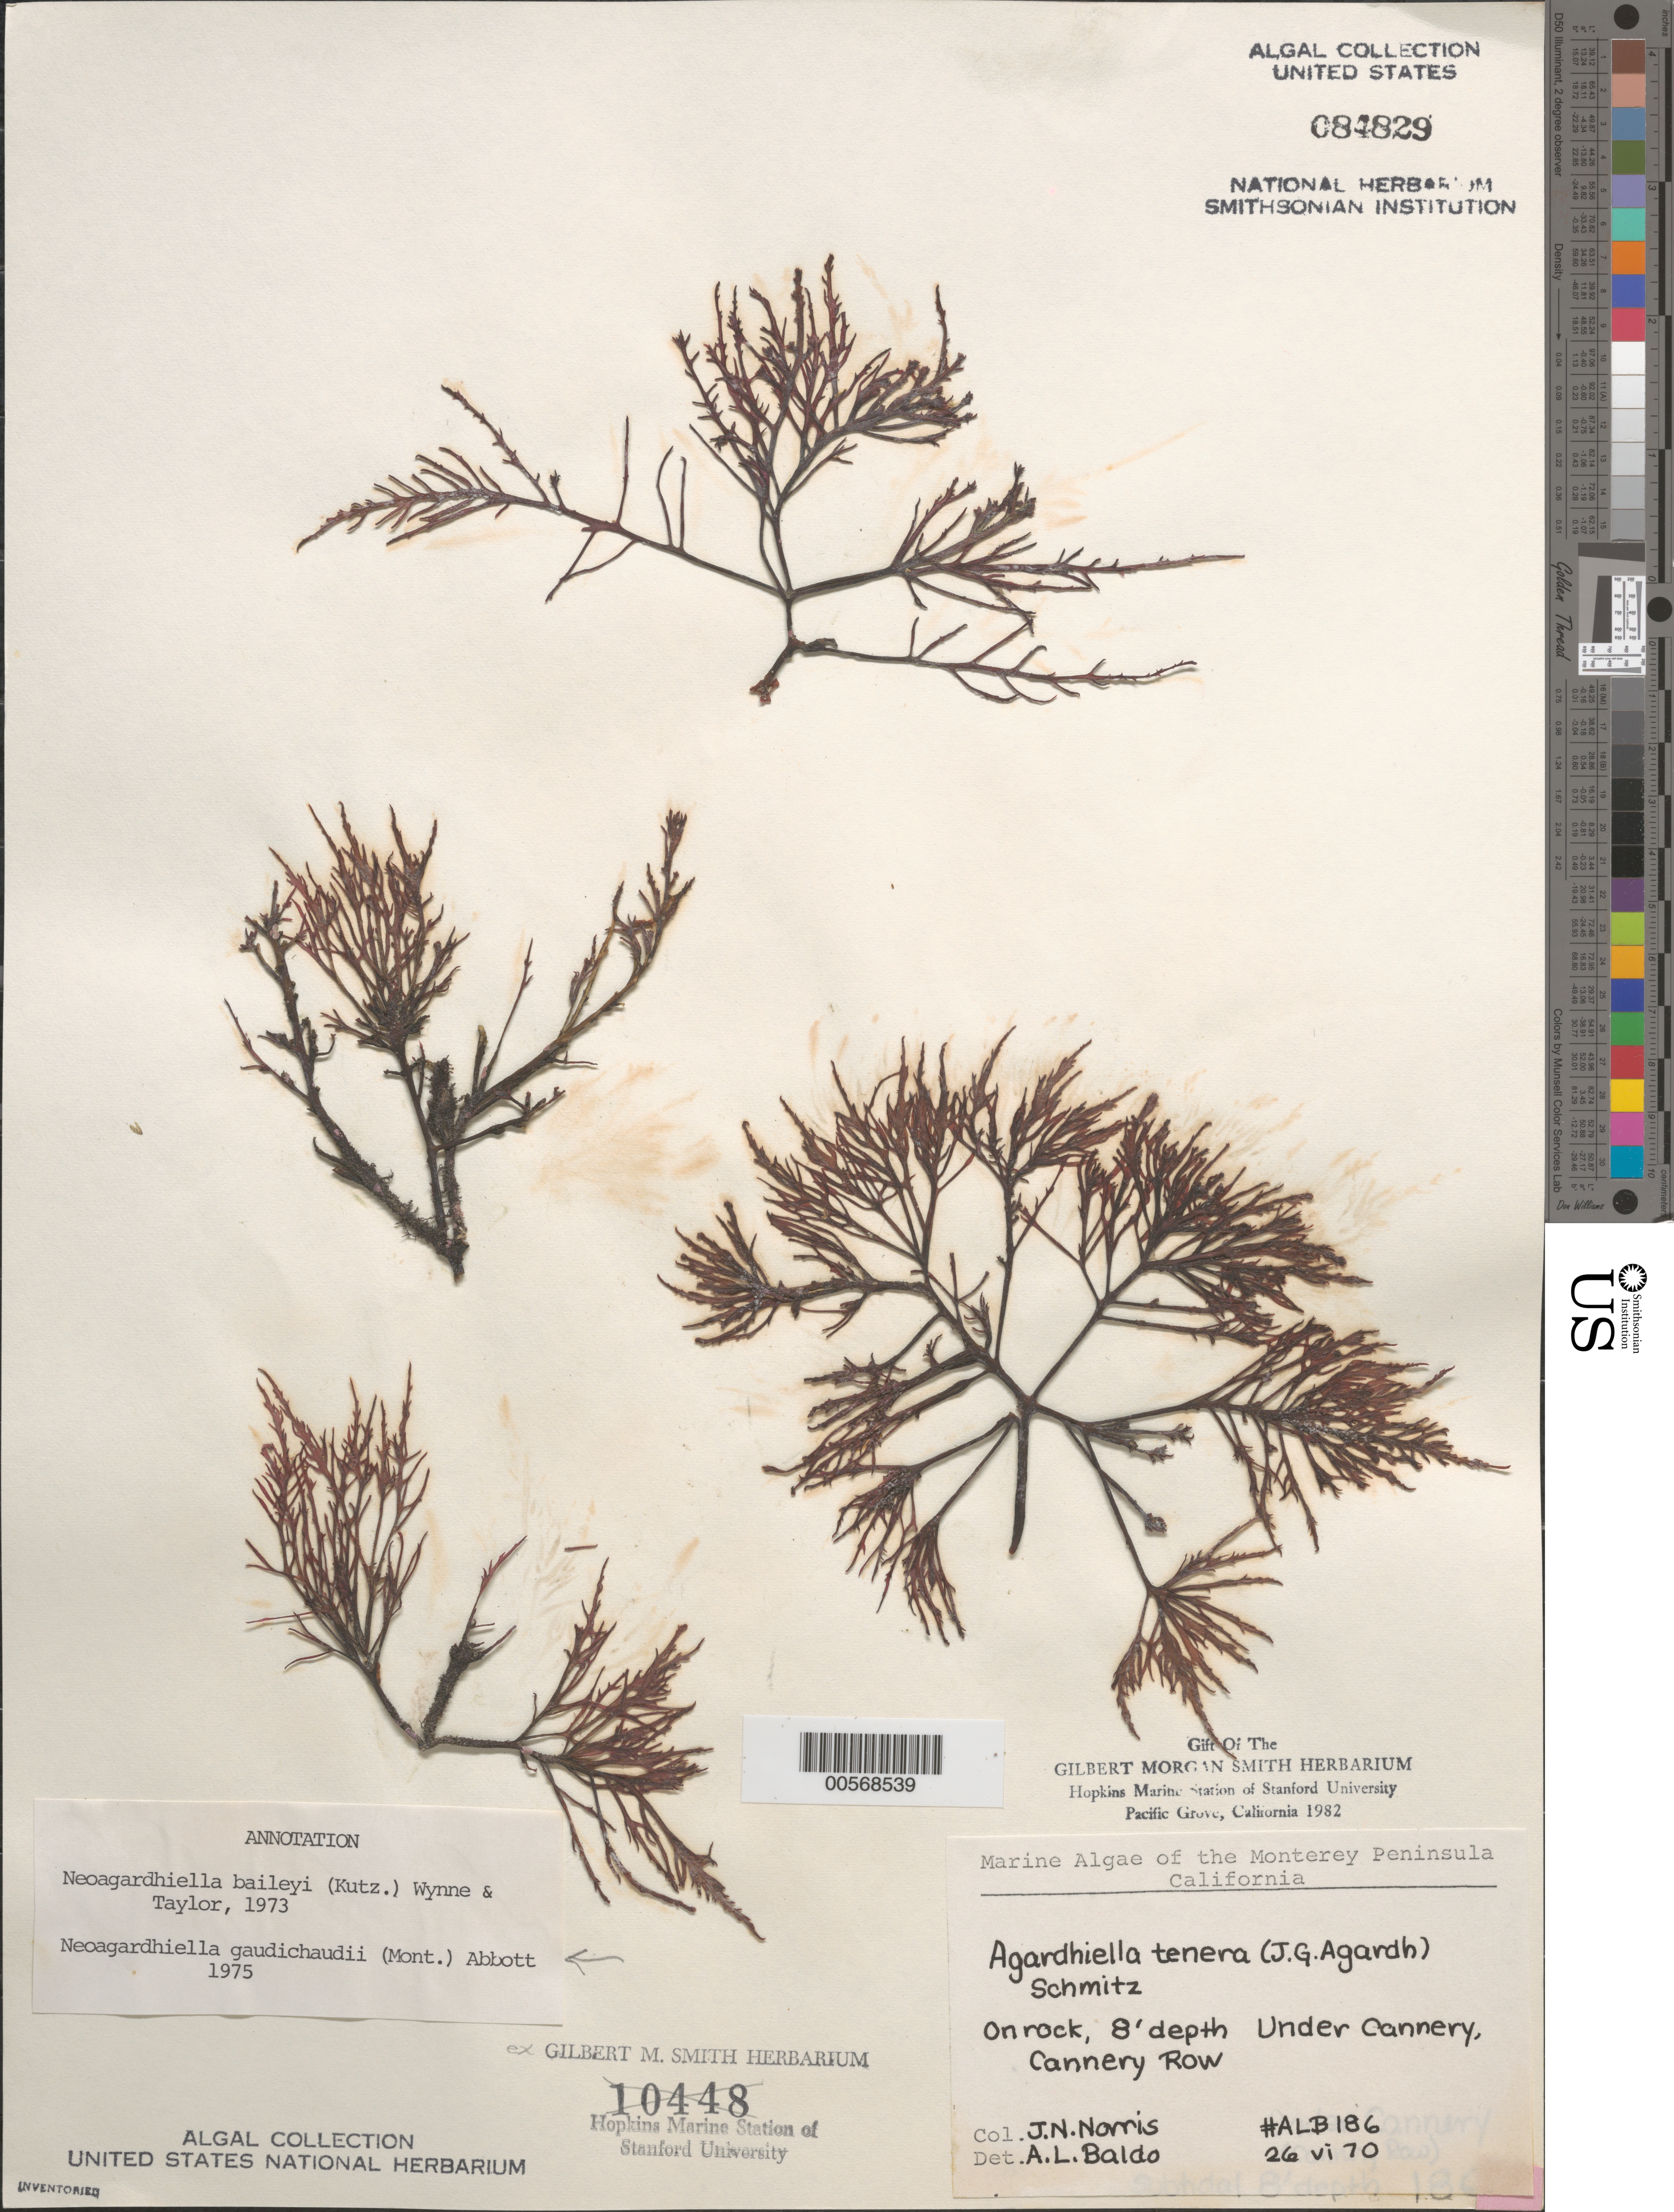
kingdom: Plantae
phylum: Rhodophyta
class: Florideophyceae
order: Gigartinales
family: Solieriaceae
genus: Sarcodiotheca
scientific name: Sarcodiotheca gaudichaudii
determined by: Algae name updating Project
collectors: J. N. Norris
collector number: ALB 186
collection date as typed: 26 Jun 1970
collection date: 1970-06-26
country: United States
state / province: California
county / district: Monterey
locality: Monterey, Cannery Row, under cannery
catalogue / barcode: US 84829